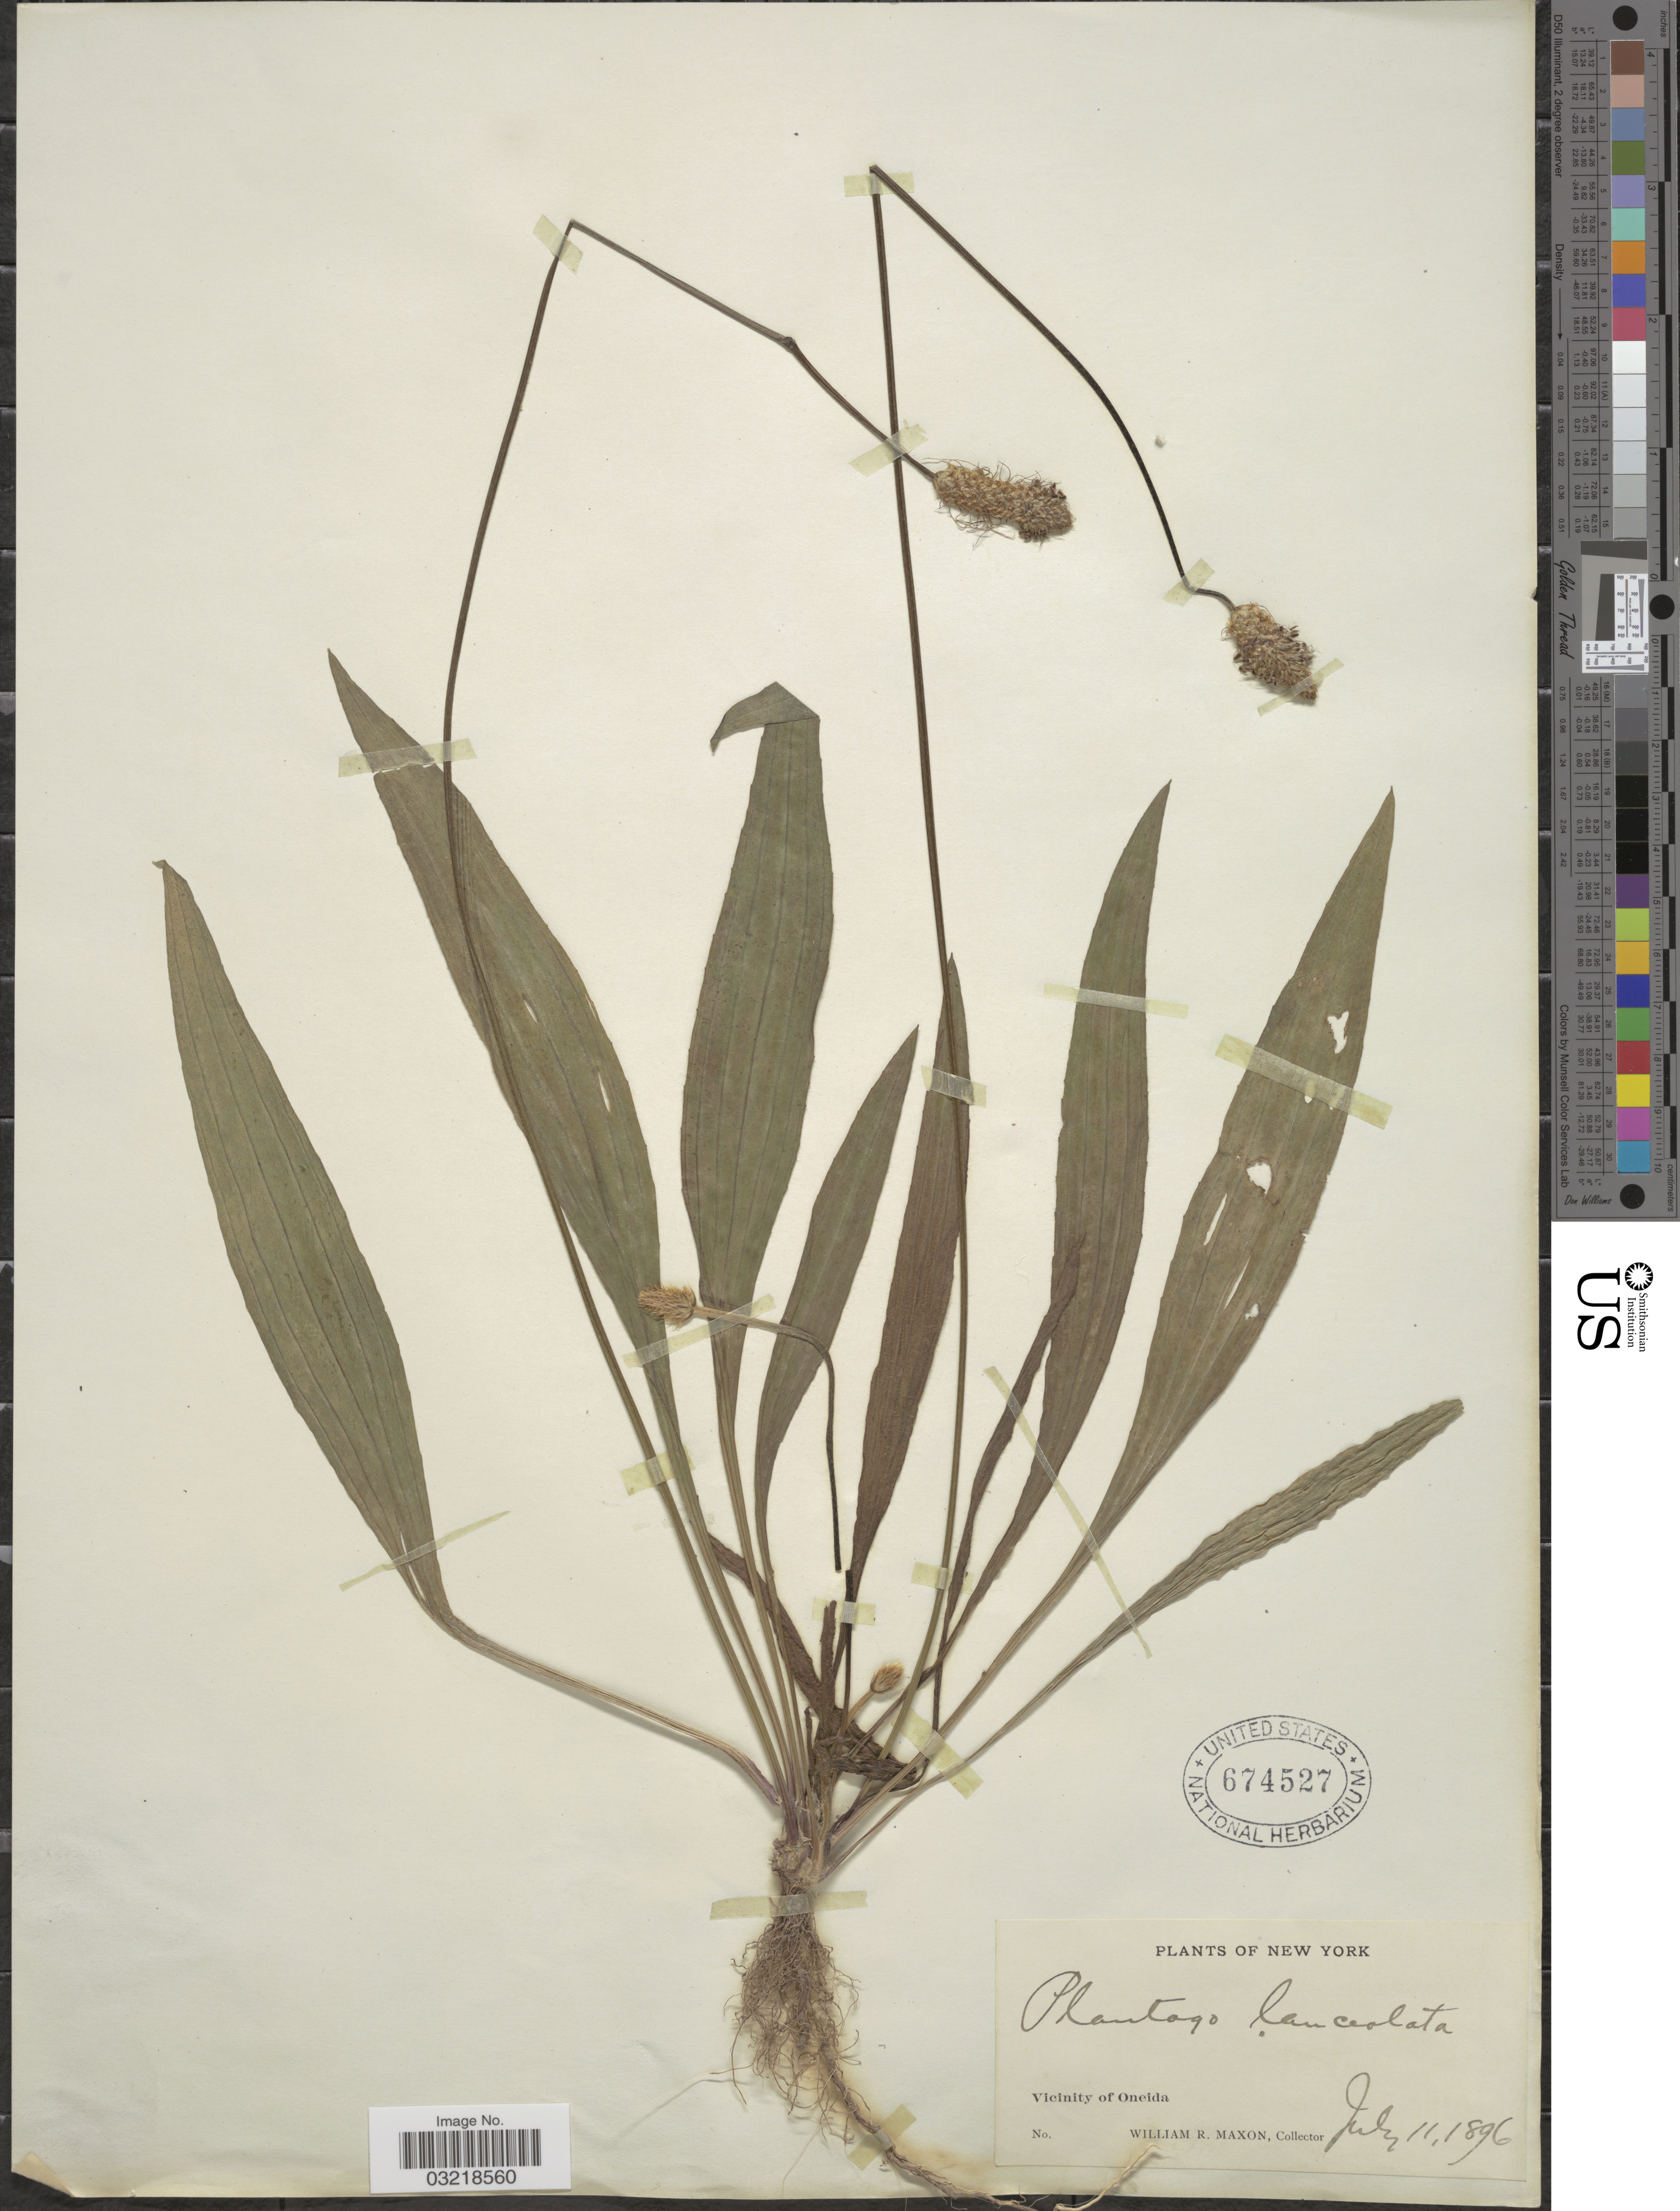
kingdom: Plantae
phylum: Tracheophyta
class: Magnoliopsida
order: Lamiales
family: Plantaginaceae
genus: Plantago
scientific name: Plantago lanceolata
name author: L.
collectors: W. R. Maxon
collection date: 1896-07-11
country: United States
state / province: New York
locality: Vicinity of Oneida.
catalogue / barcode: US 674527